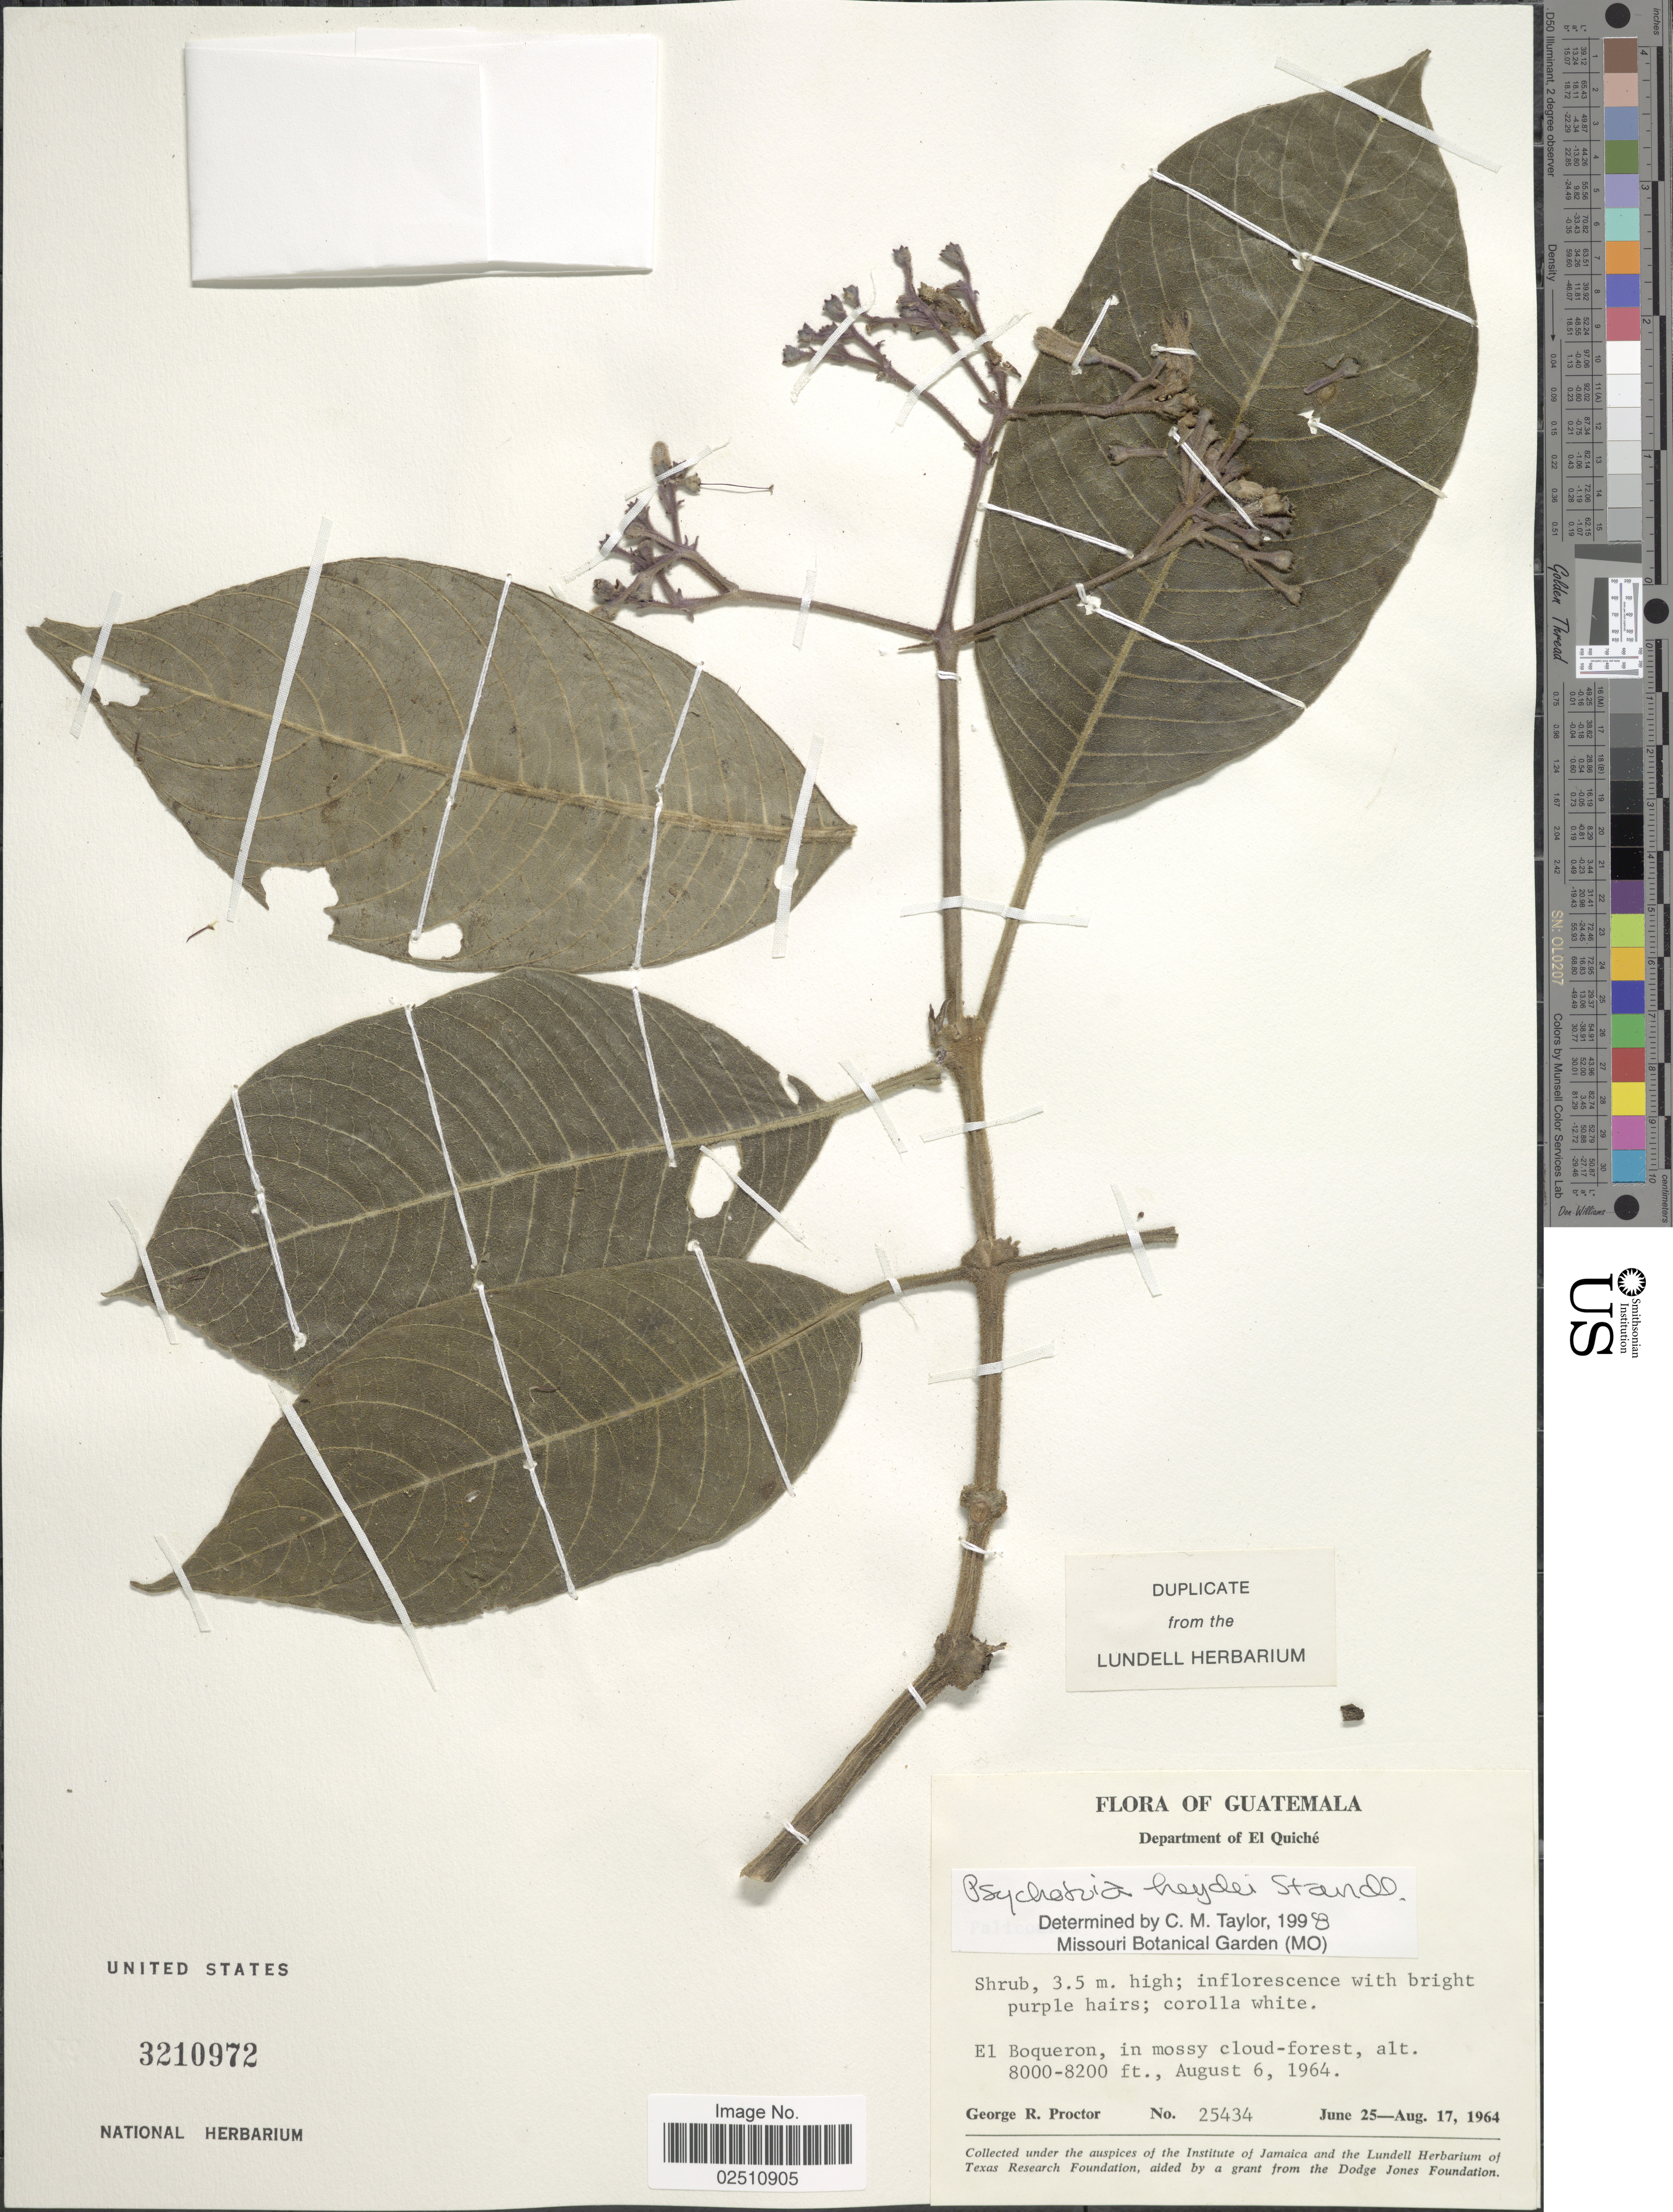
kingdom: Plantae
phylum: Tracheophyta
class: Magnoliopsida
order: Gentianales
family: Rubiaceae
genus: Psychotria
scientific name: Psychotria heydei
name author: Standl.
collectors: G. Proctor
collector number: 25434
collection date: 1964-06-25/1964-08-17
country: Guatemala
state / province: El Quiché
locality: El Boqueron, in mossy cloud-forest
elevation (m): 2438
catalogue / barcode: US 3210972